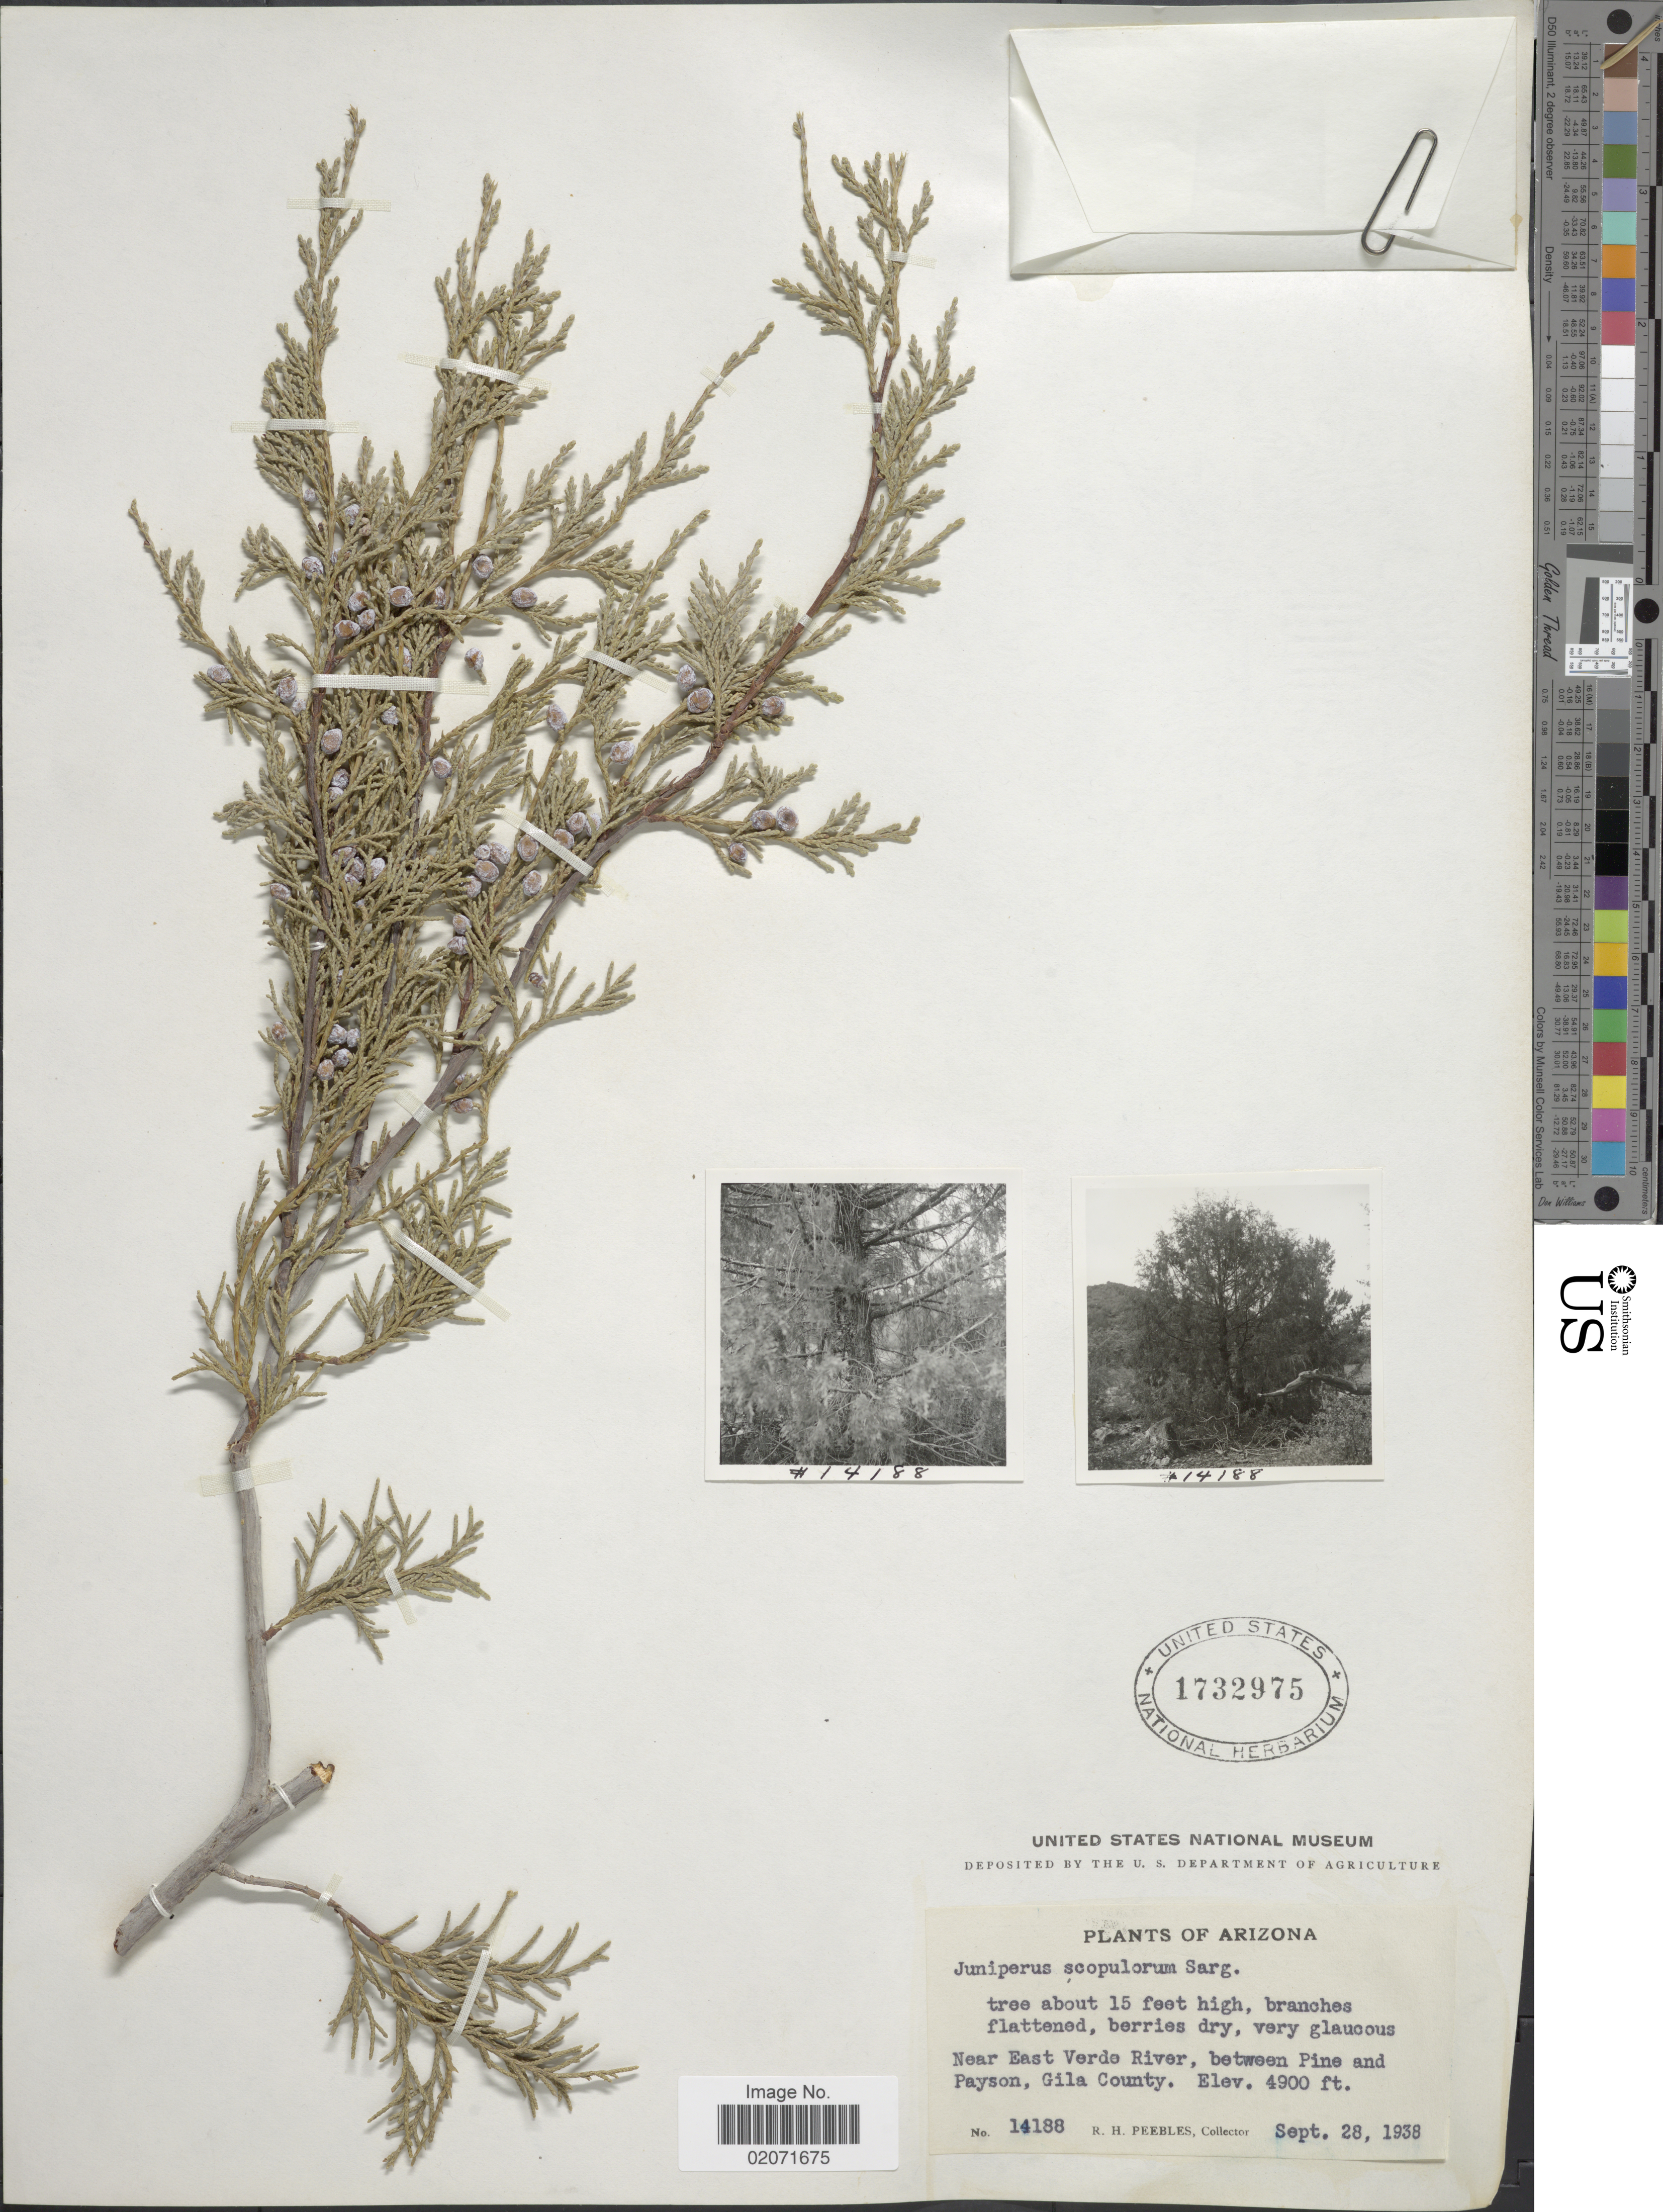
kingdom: Plantae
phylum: Tracheophyta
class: Pinopsida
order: Pinales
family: Cupressaceae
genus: Juniperus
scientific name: Juniperus scopulorum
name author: Sarg.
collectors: R. H. Peebles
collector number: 14188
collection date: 1938-09-28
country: United States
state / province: Arizona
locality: Near East Verde River, between Pine and Payson, Gila County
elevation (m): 1494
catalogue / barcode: US 1732975